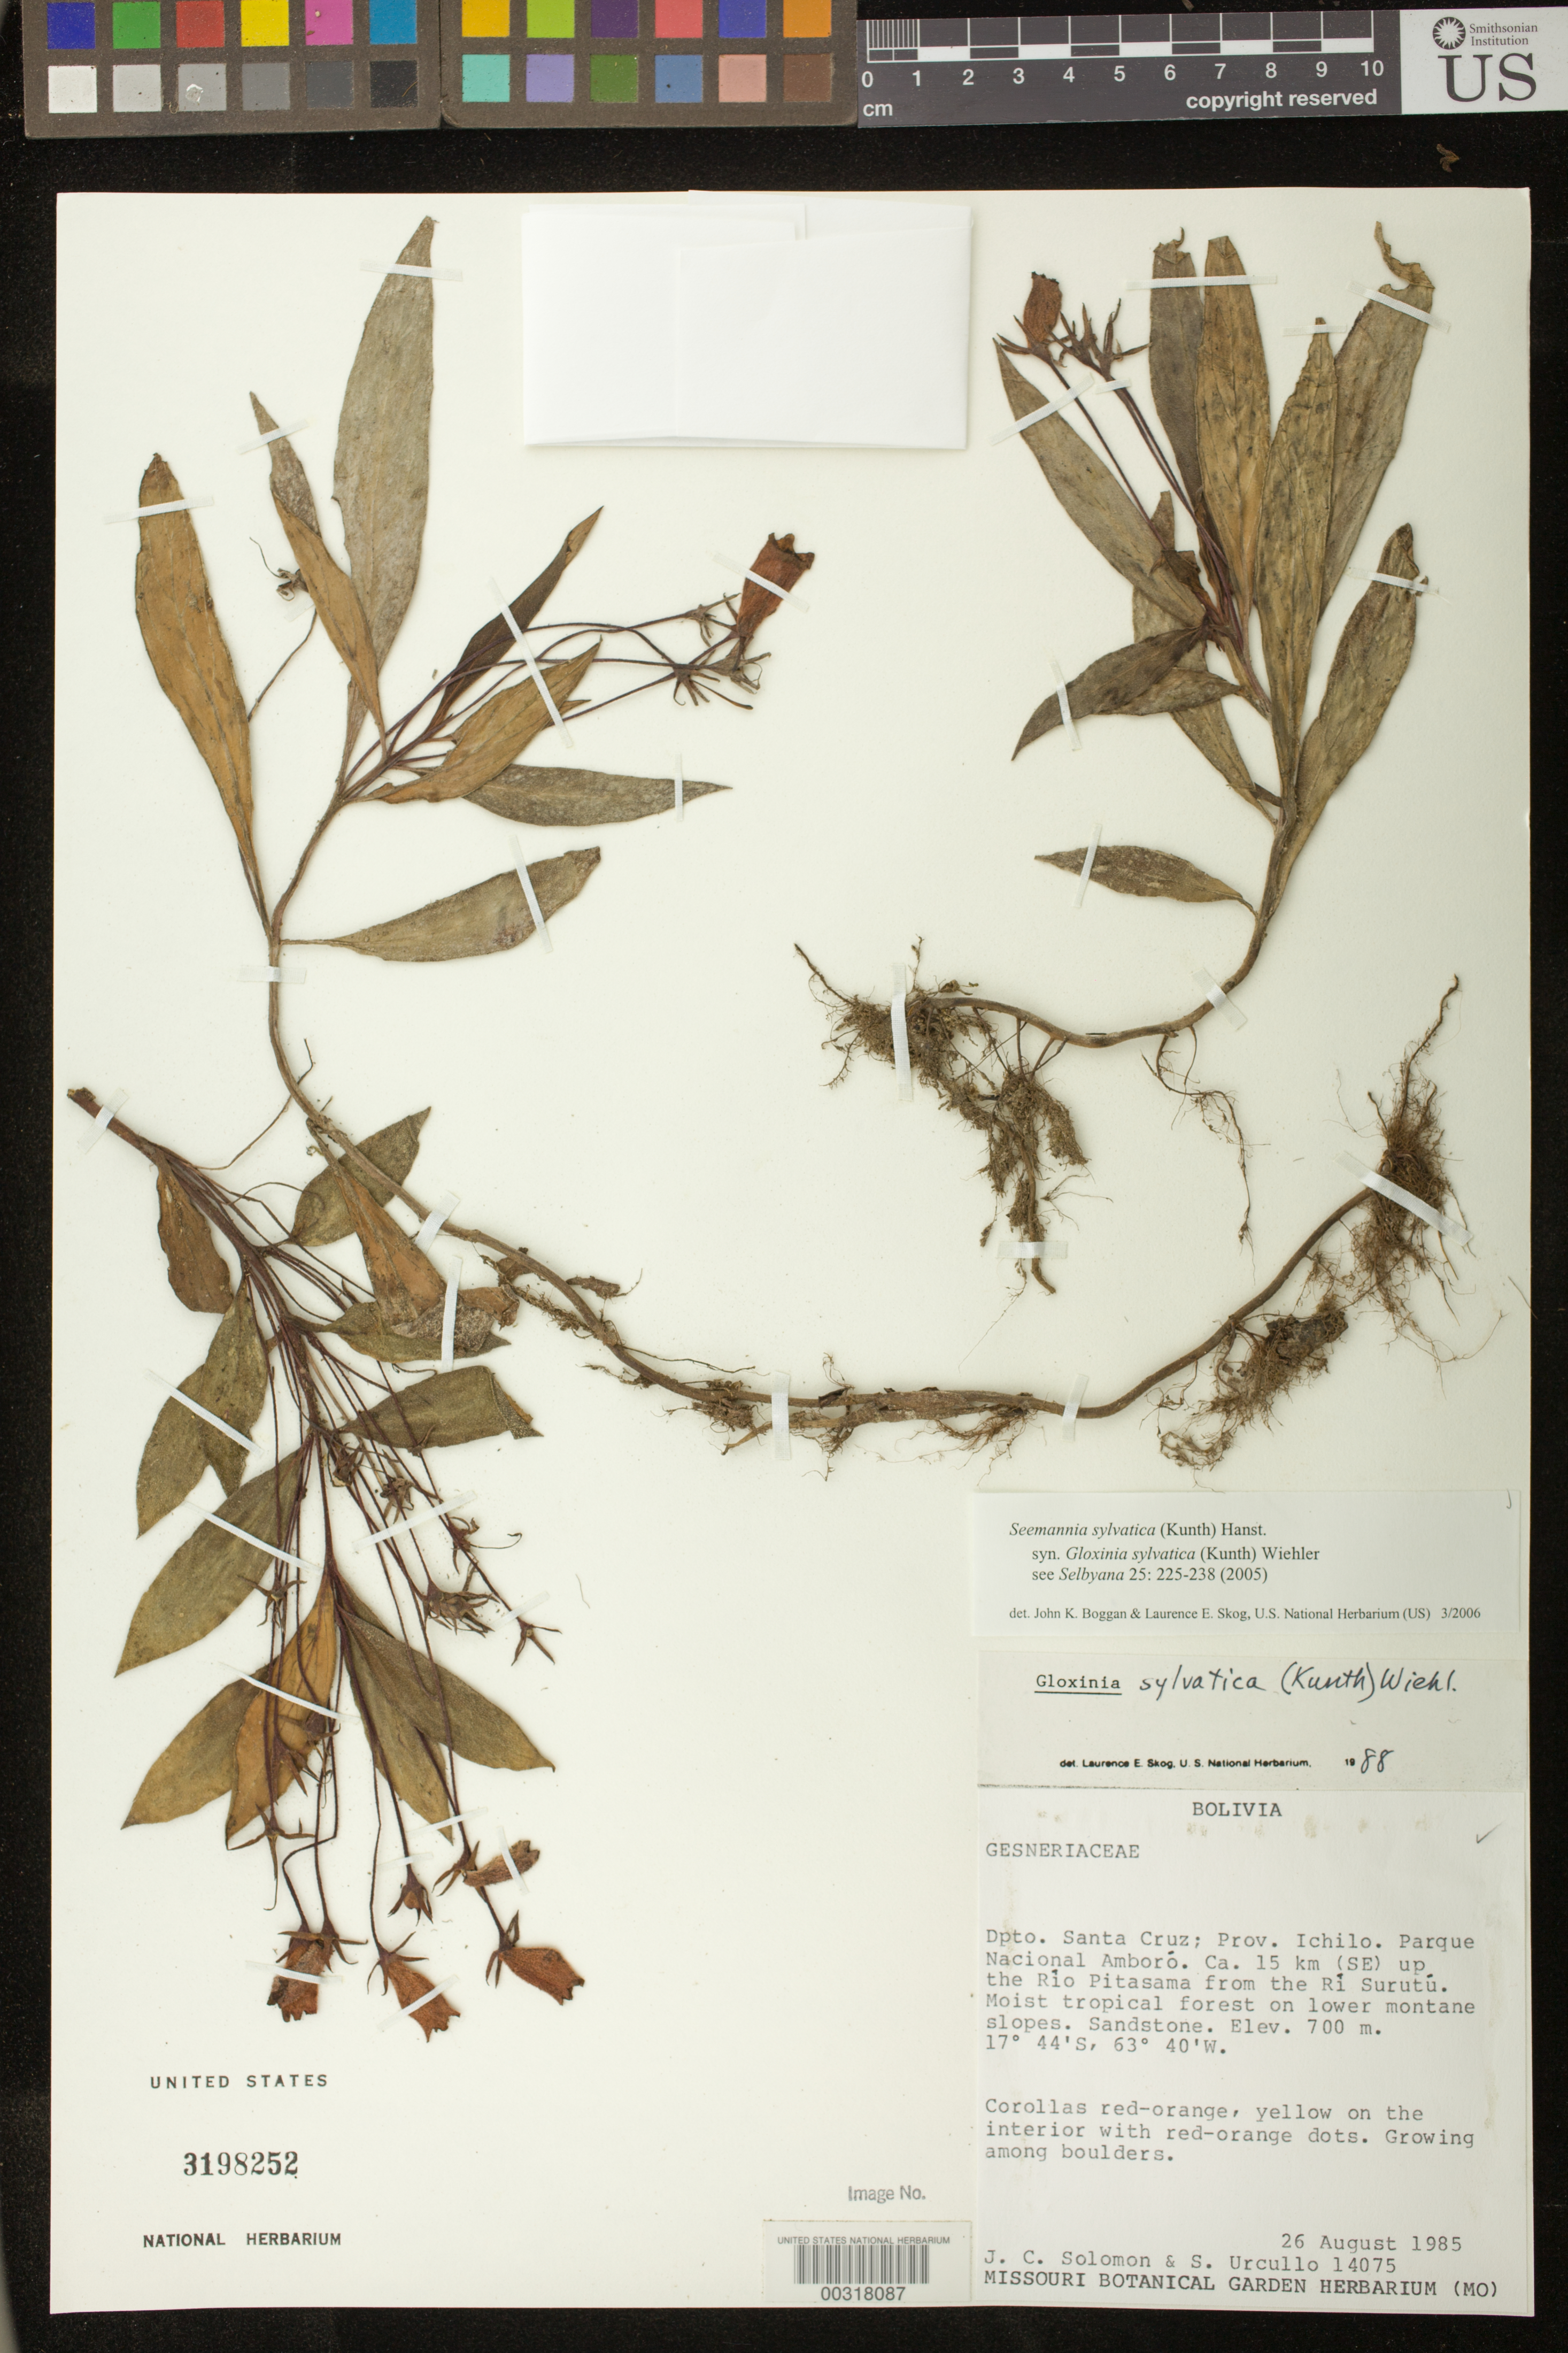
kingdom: Plantae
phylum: Tracheophyta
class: Magnoliopsida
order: Lamiales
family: Gesneriaceae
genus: Seemannia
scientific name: Seemannia sylvatica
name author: (Kunth) Hanst.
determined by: Boggan, J. K.; Skog, L. E.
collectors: J. C. Solomon & S. Urcullo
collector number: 14075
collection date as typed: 26 Aug 1985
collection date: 1985-08-26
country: Bolivia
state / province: Santa Cruz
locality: Prov. Ichilo, Parque Nacional Amboro, ca 15 km (SE) up the Rio Pitasama from the Rio Surutu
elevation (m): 700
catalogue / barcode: US 3198252